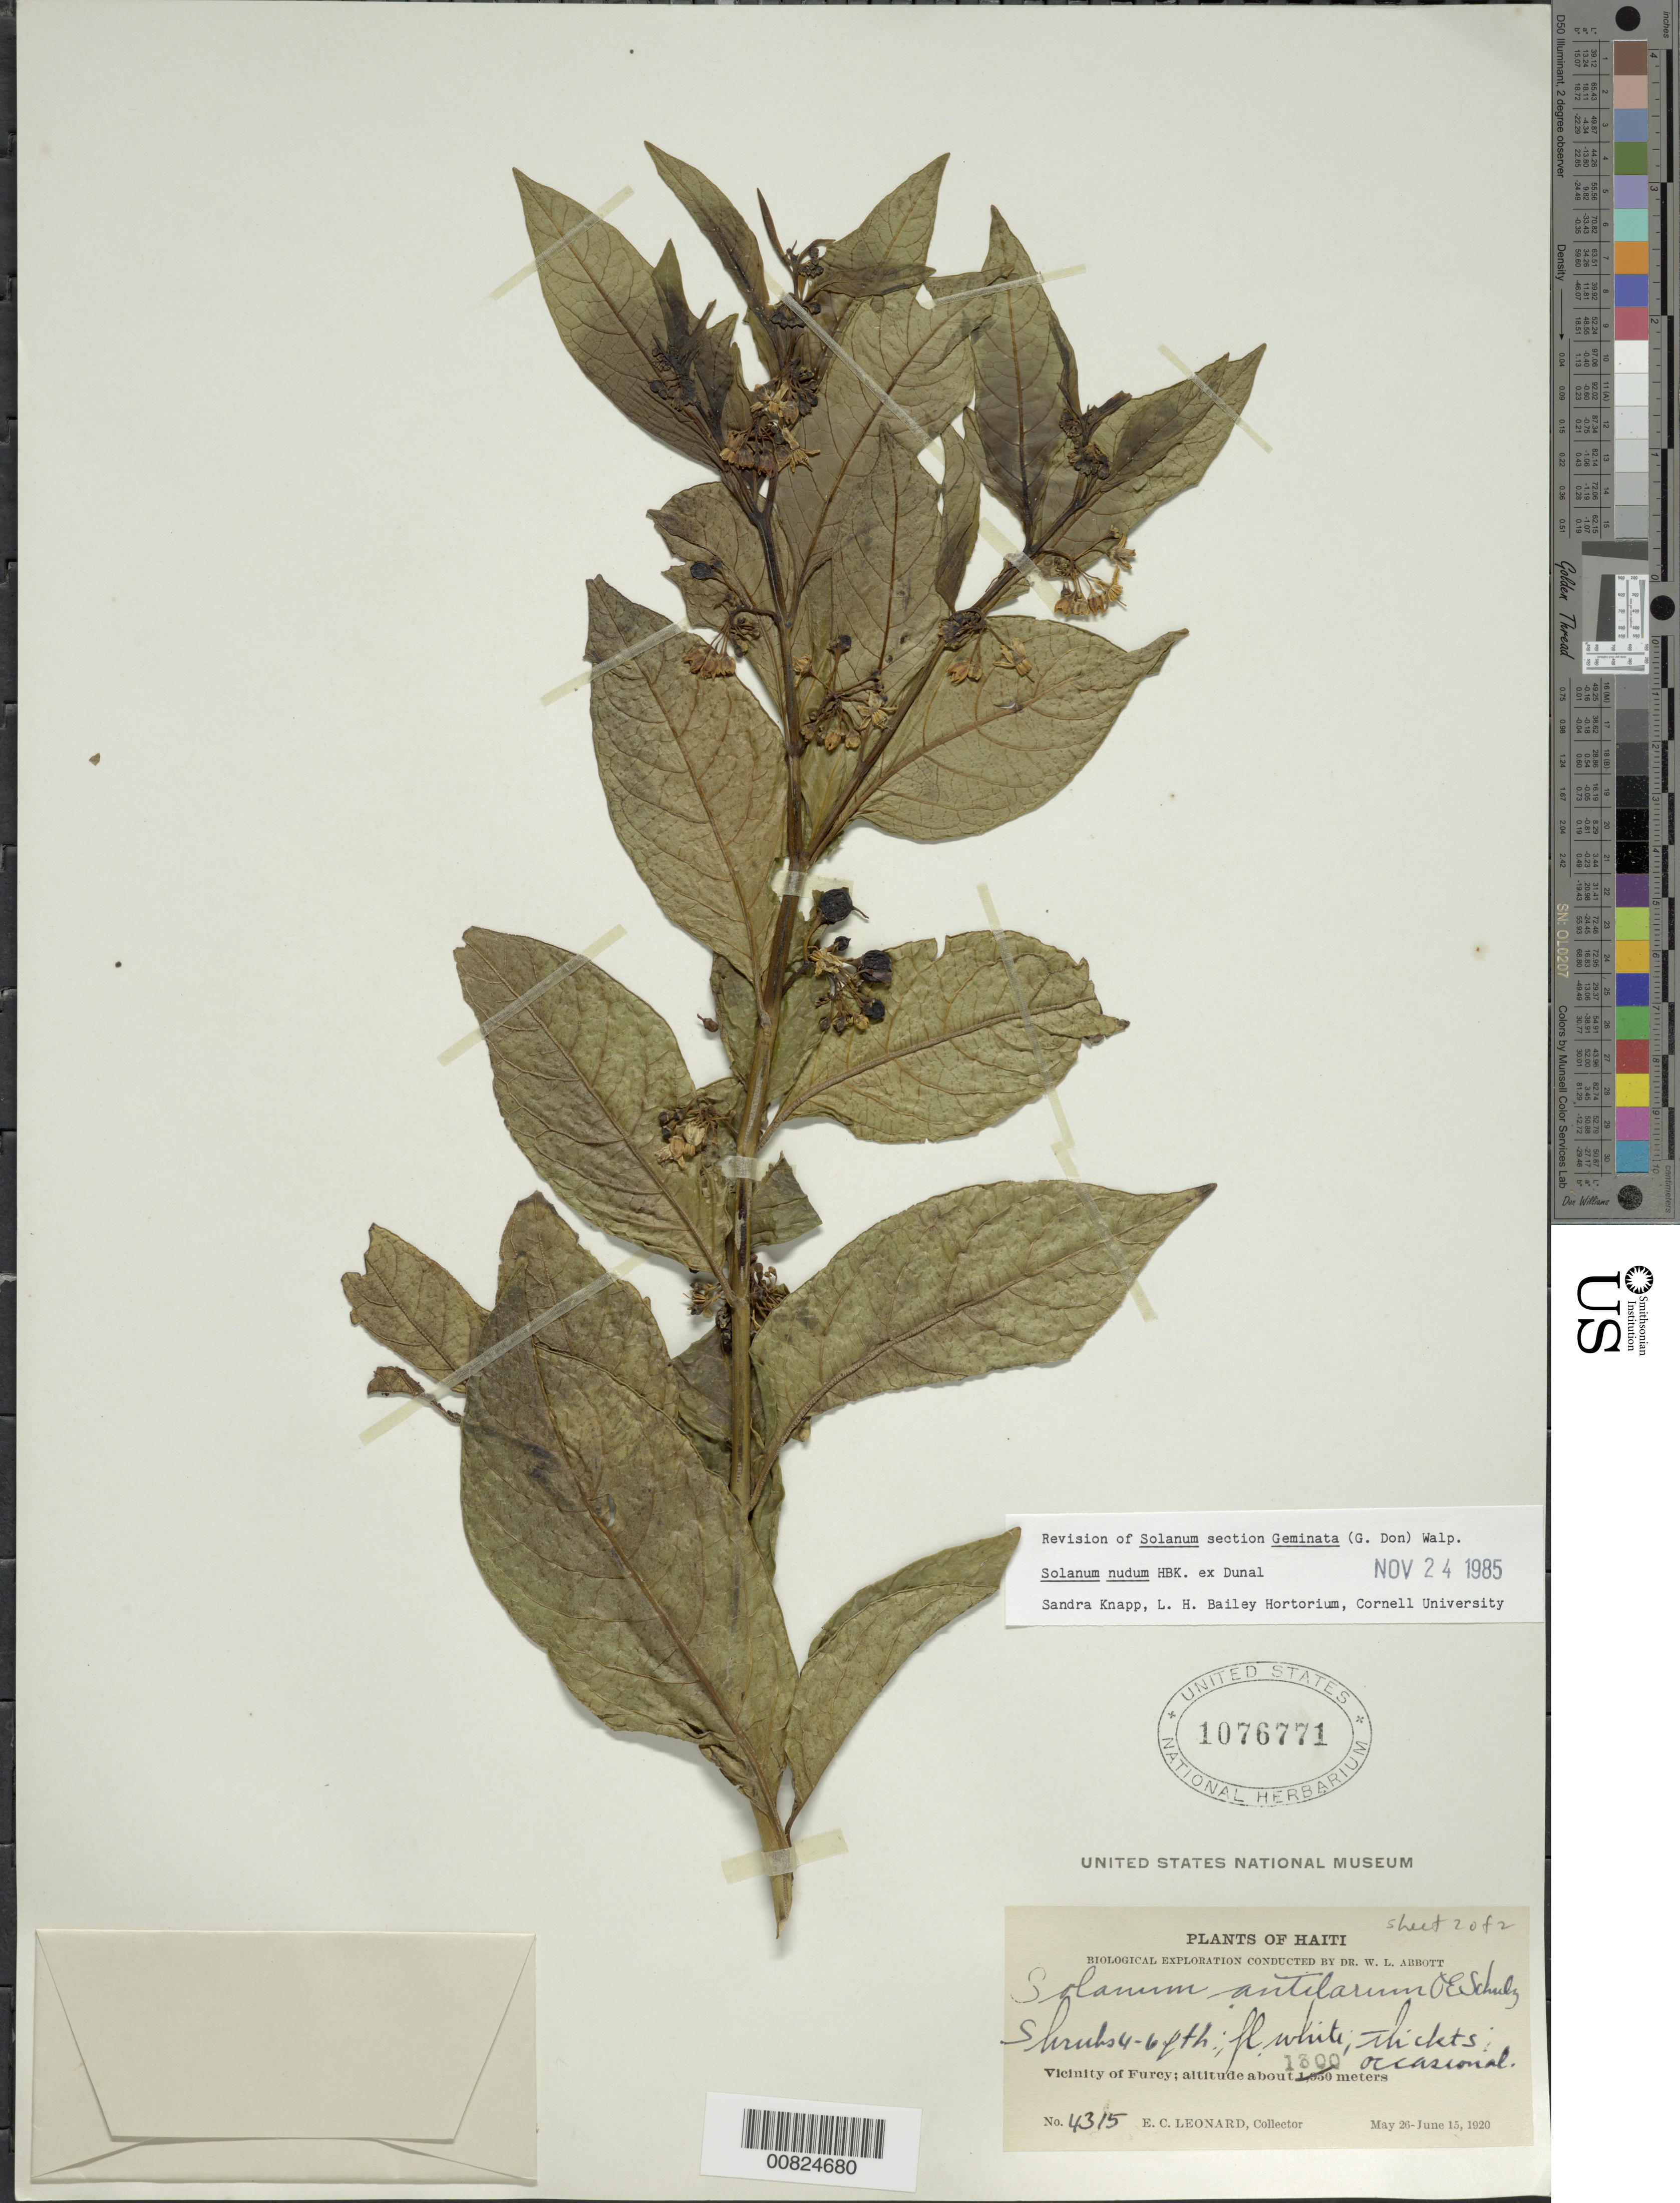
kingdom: Plantae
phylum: Tracheophyta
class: Magnoliopsida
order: Solanales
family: Solanaceae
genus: Solanum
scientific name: Solanum nudum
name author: Dunal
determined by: Knapp, S. D.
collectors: E. C. Leonard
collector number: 4315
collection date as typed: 26 May 1920 to 15 Jun 1920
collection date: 1920-05-26/1920-06-15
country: Haiti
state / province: Ouest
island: Hispaniola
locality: Vicinity of Furcy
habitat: In thickets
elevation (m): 1300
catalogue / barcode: US 1076771